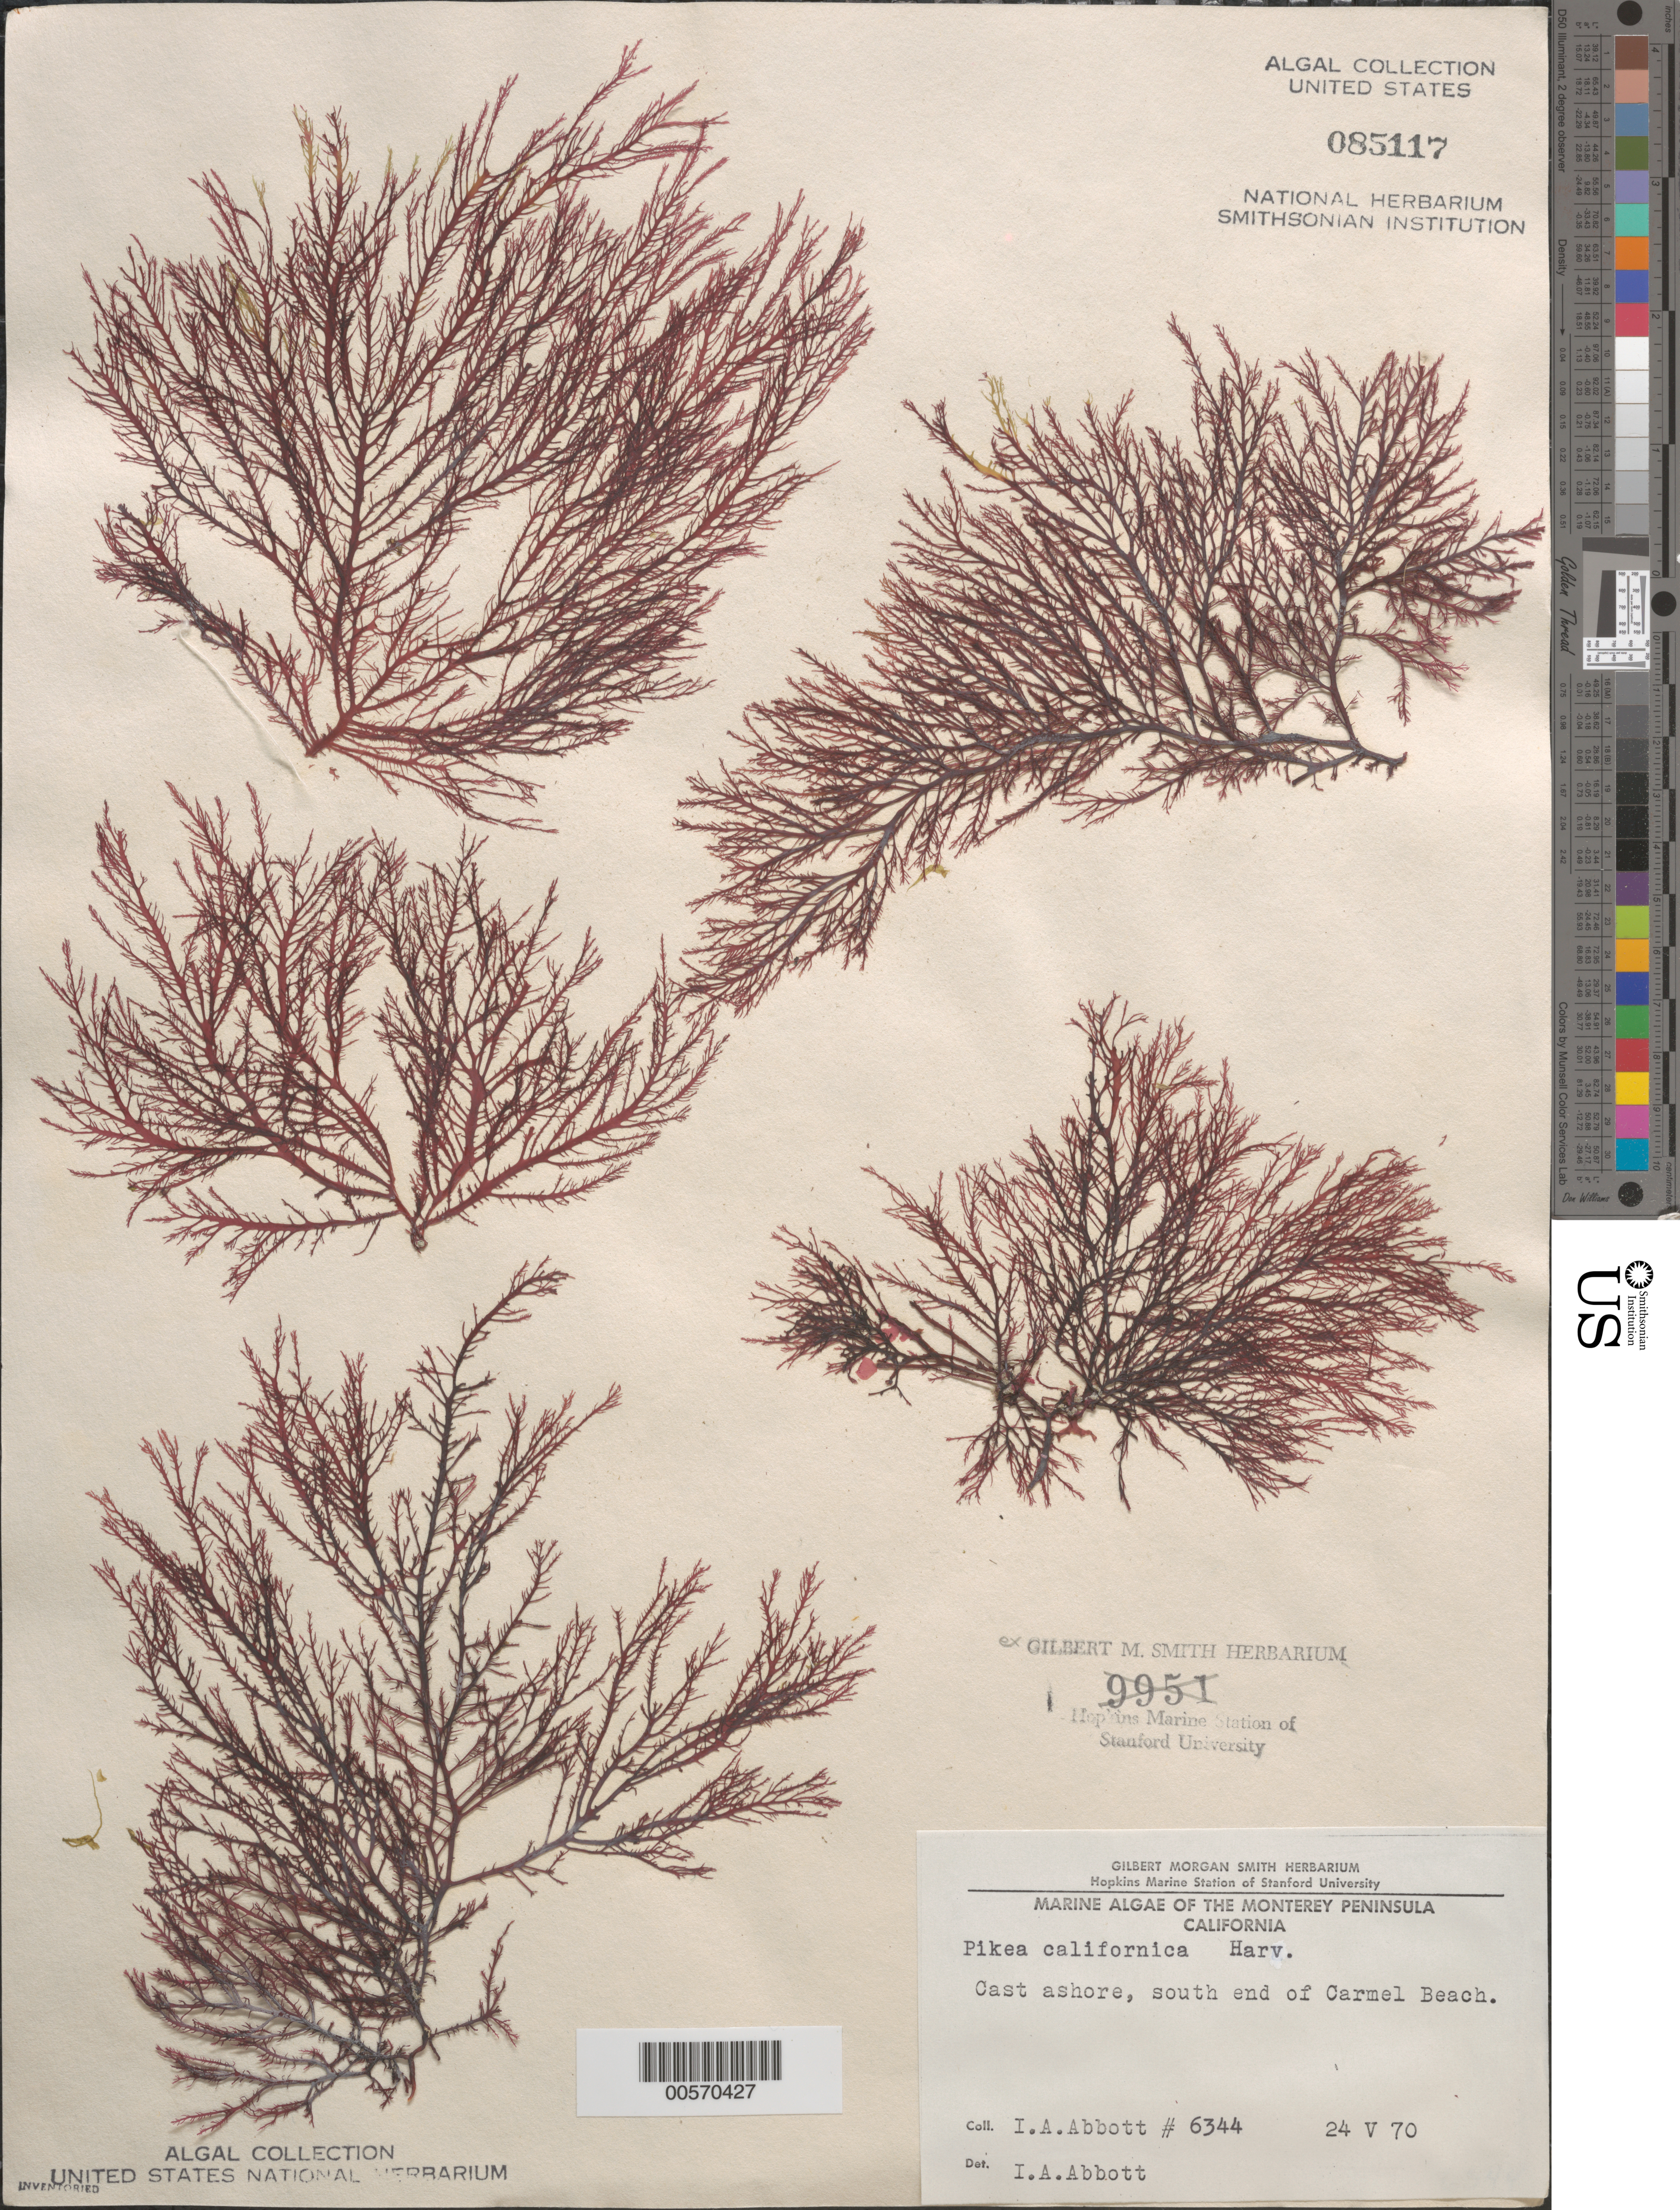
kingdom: Plantae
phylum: Rhodophyta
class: Florideophyceae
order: Gigartinales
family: Dumontiaceae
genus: Pikea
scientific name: Pikea californica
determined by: Abbott, Isabella A.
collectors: I. A. Abbott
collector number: IAA 6344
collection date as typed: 24 May 1970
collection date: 1970-05-24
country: United States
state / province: California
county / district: Monterey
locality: Carmel Beach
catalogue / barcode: US 85117